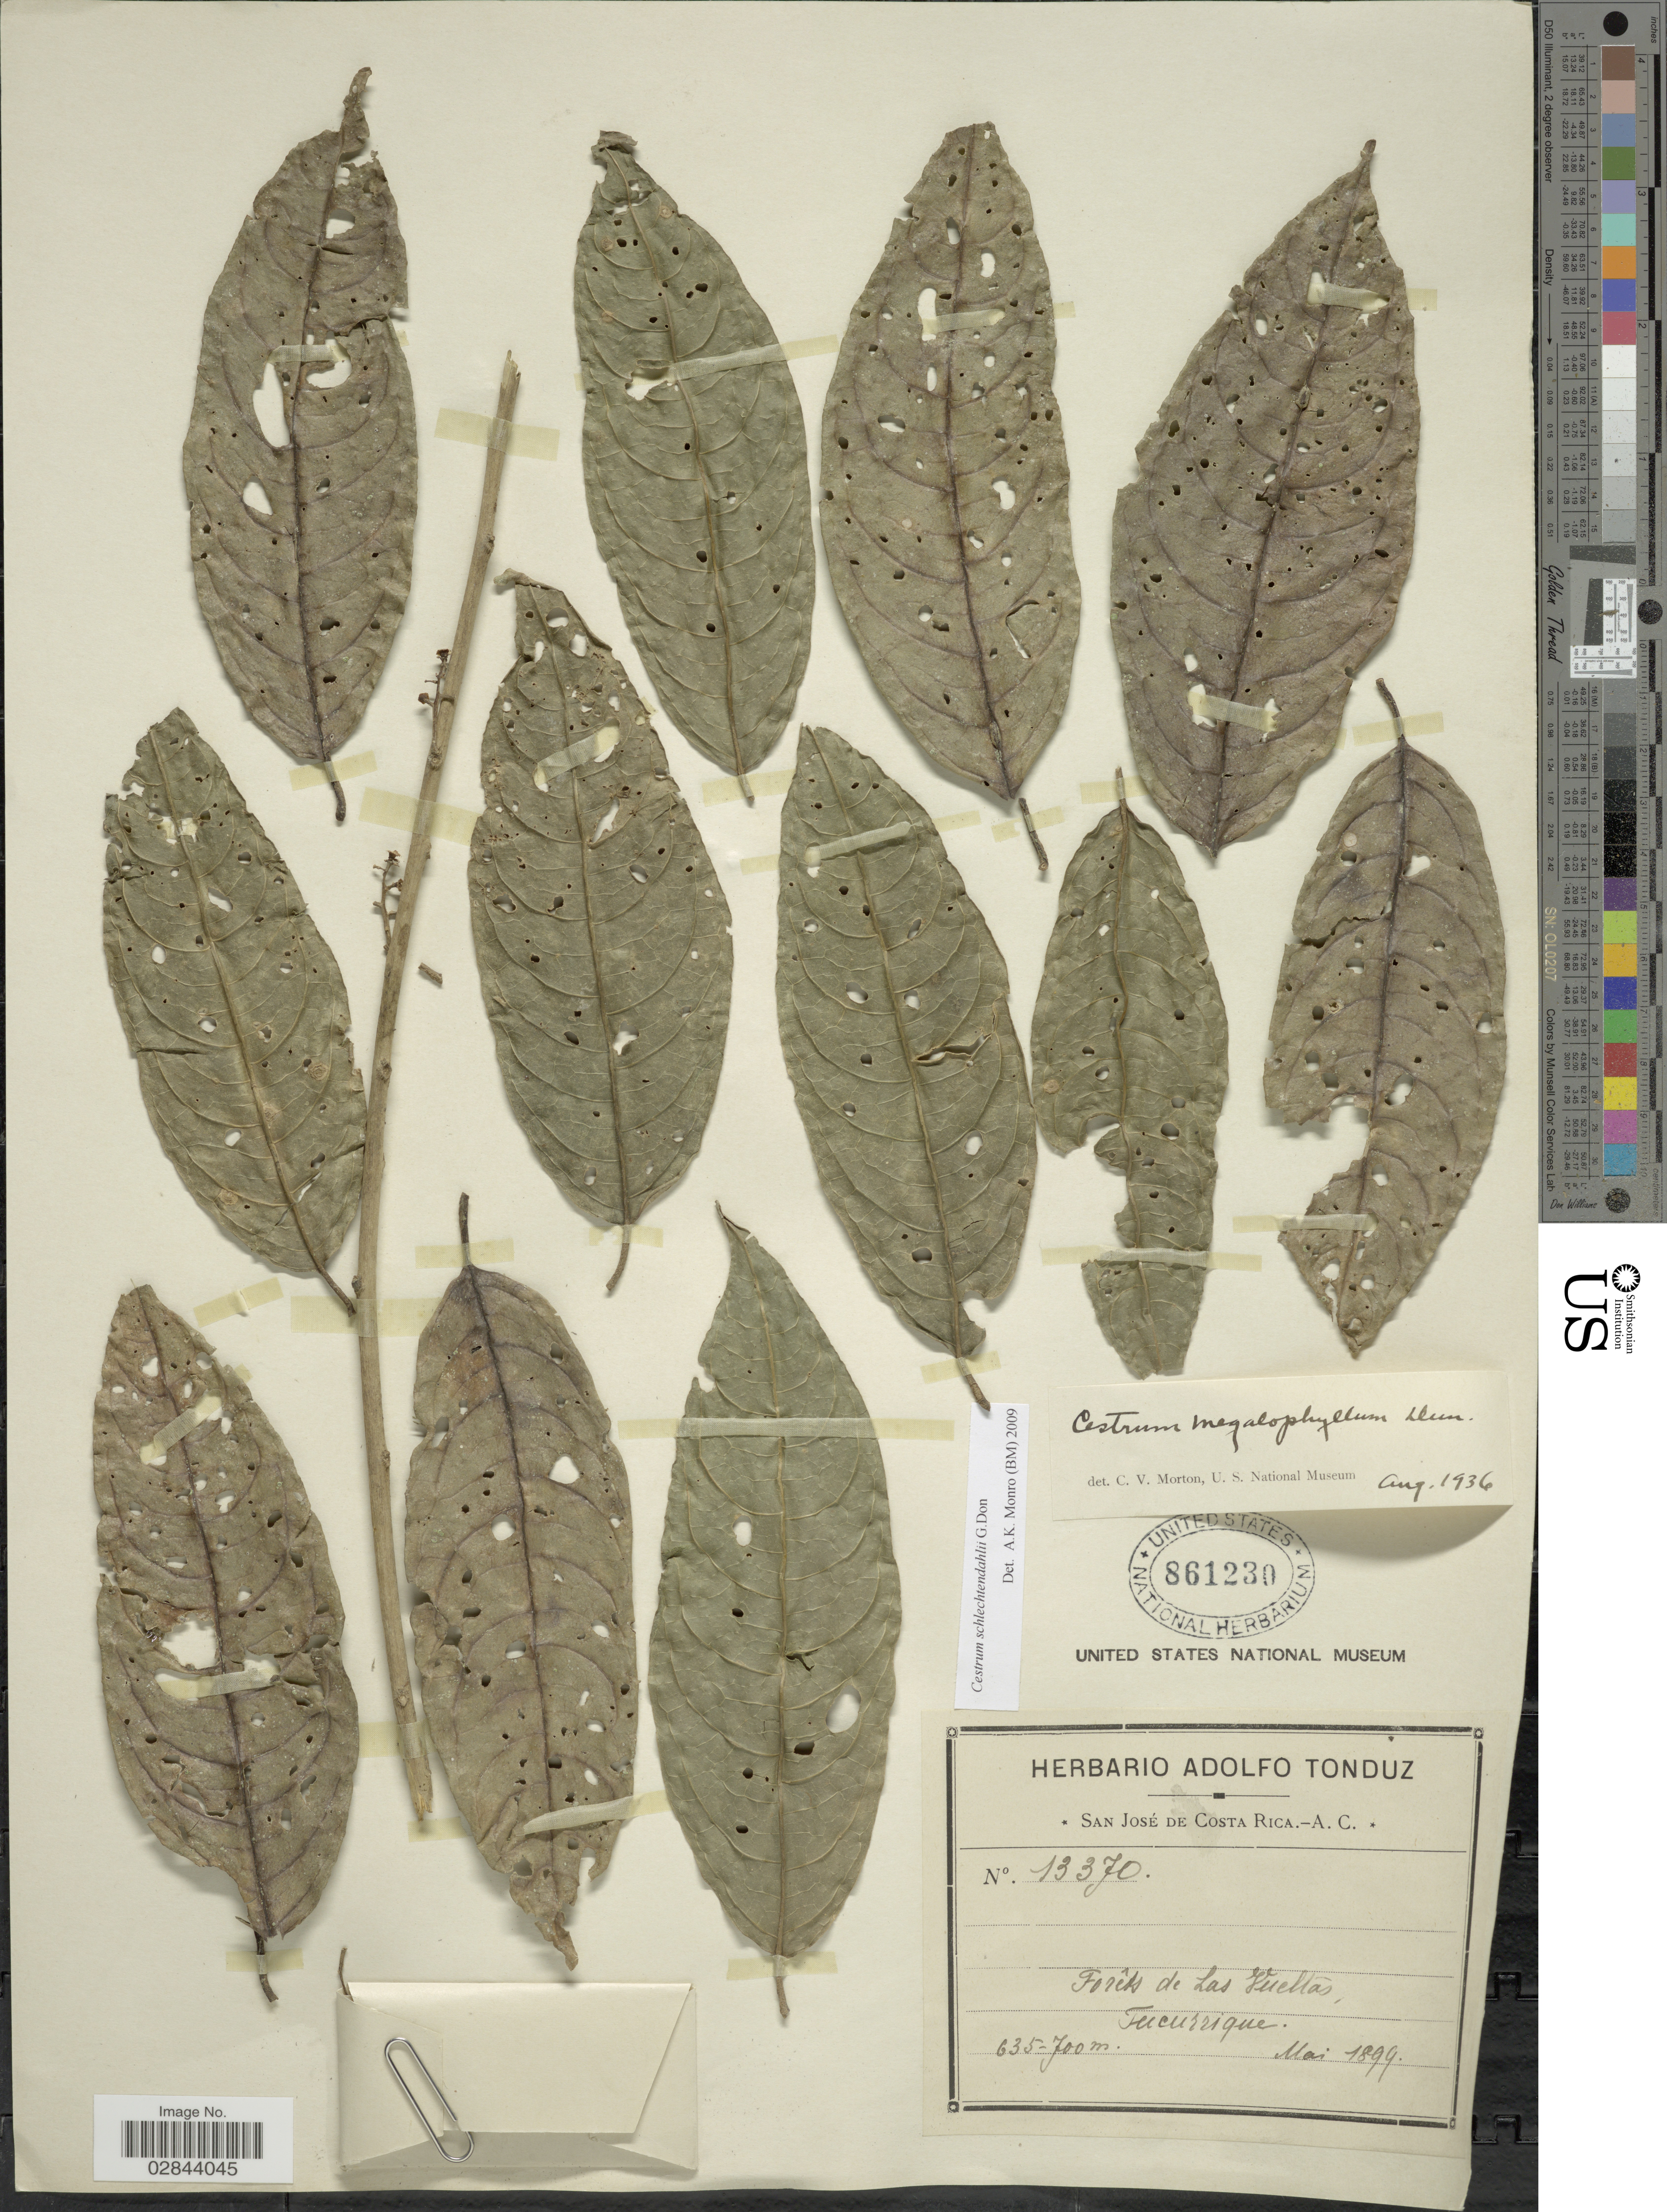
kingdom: Plantae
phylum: Tracheophyta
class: Magnoliopsida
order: Solanales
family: Solanaceae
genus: Cestrum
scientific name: Cestrum schlechtendahlii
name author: G. Don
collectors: ex Herb. Adolfo Tonduz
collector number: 13370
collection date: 1899-05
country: Costa Rica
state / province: San José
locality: Forêts de Las Vueltas, Tucurrique.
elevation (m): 635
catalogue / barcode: US 861230